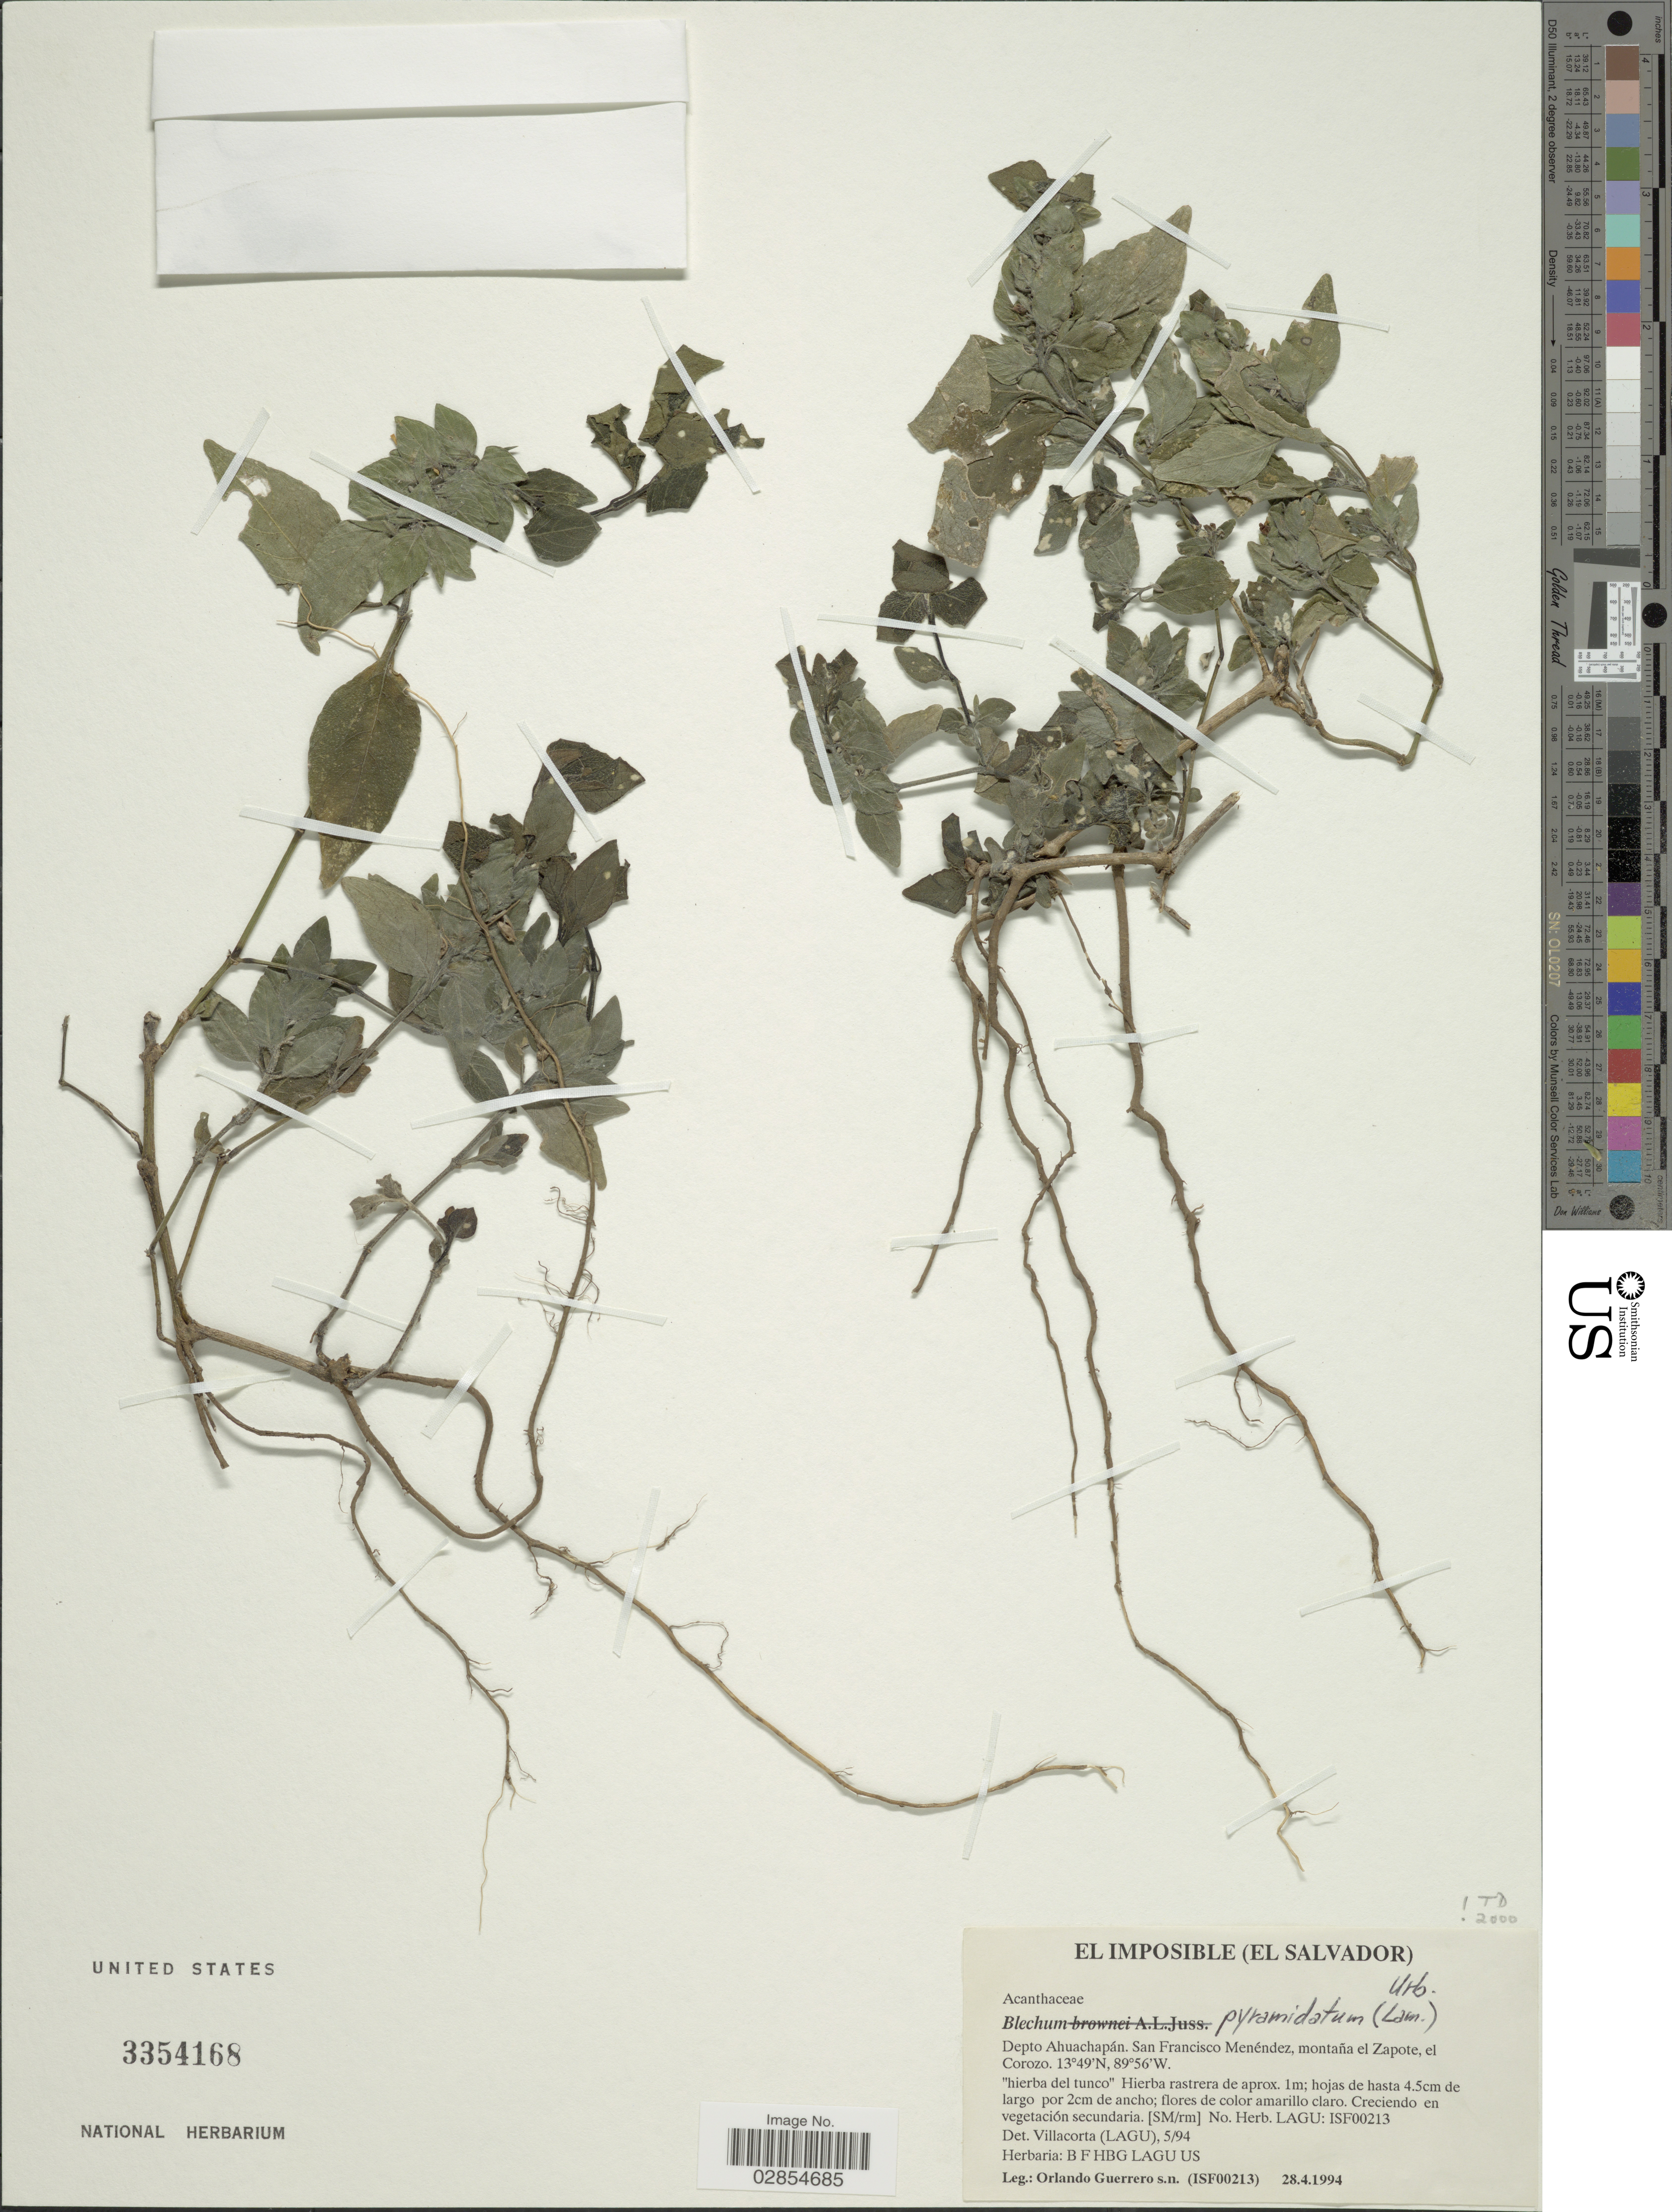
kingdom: Plantae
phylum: Tracheophyta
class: Magnoliopsida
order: Lamiales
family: Acanthaceae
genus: Blechum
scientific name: Blechum pyramidatum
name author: (Lam.) Urb.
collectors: O. Guerrero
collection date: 1994-04-28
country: El Salvador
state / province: Ahuachapan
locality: Depto. Ahuachapán. San Francisco Menéndez, montaña el Zapote, el Corozo.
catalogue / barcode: US 3354168